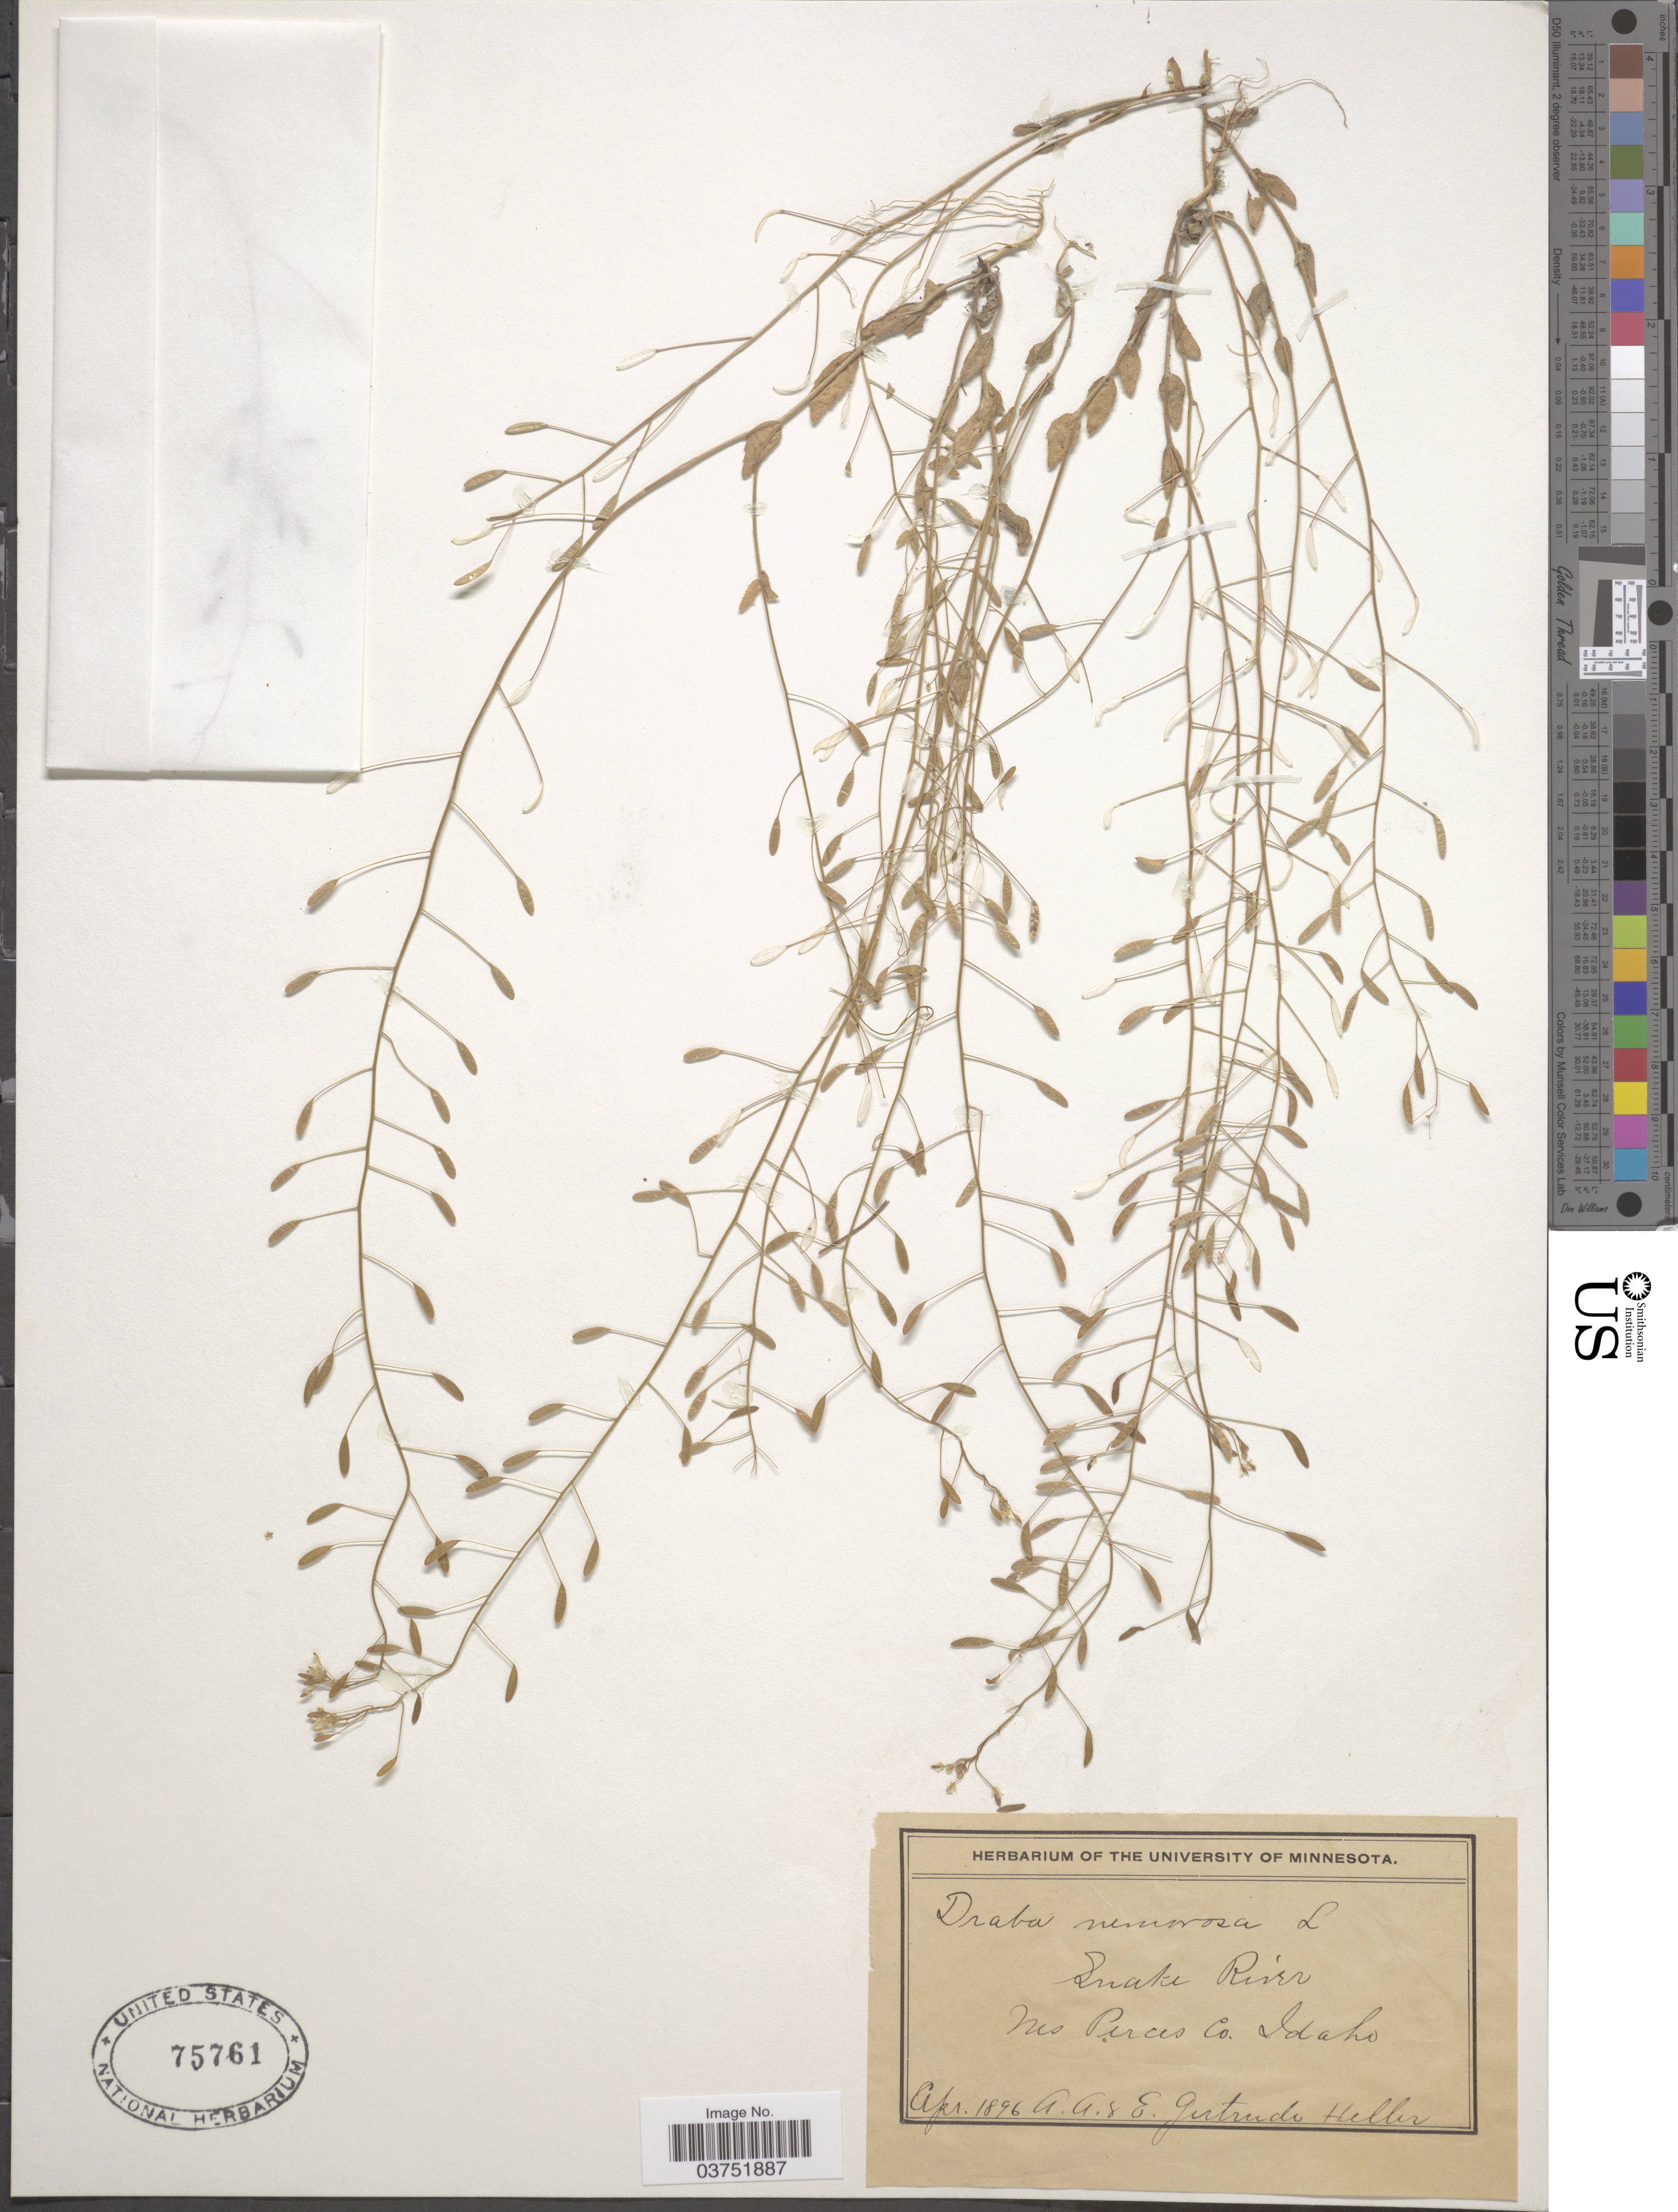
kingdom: Plantae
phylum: Tracheophyta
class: Magnoliopsida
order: Brassicales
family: Brassicaceae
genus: Draba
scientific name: Draba nemorosa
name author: L.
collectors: A. A. Heller & E. G. Heller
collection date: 1896-04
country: United States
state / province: Idaho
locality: Snake River. Nez Perces Co.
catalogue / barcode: US 75761